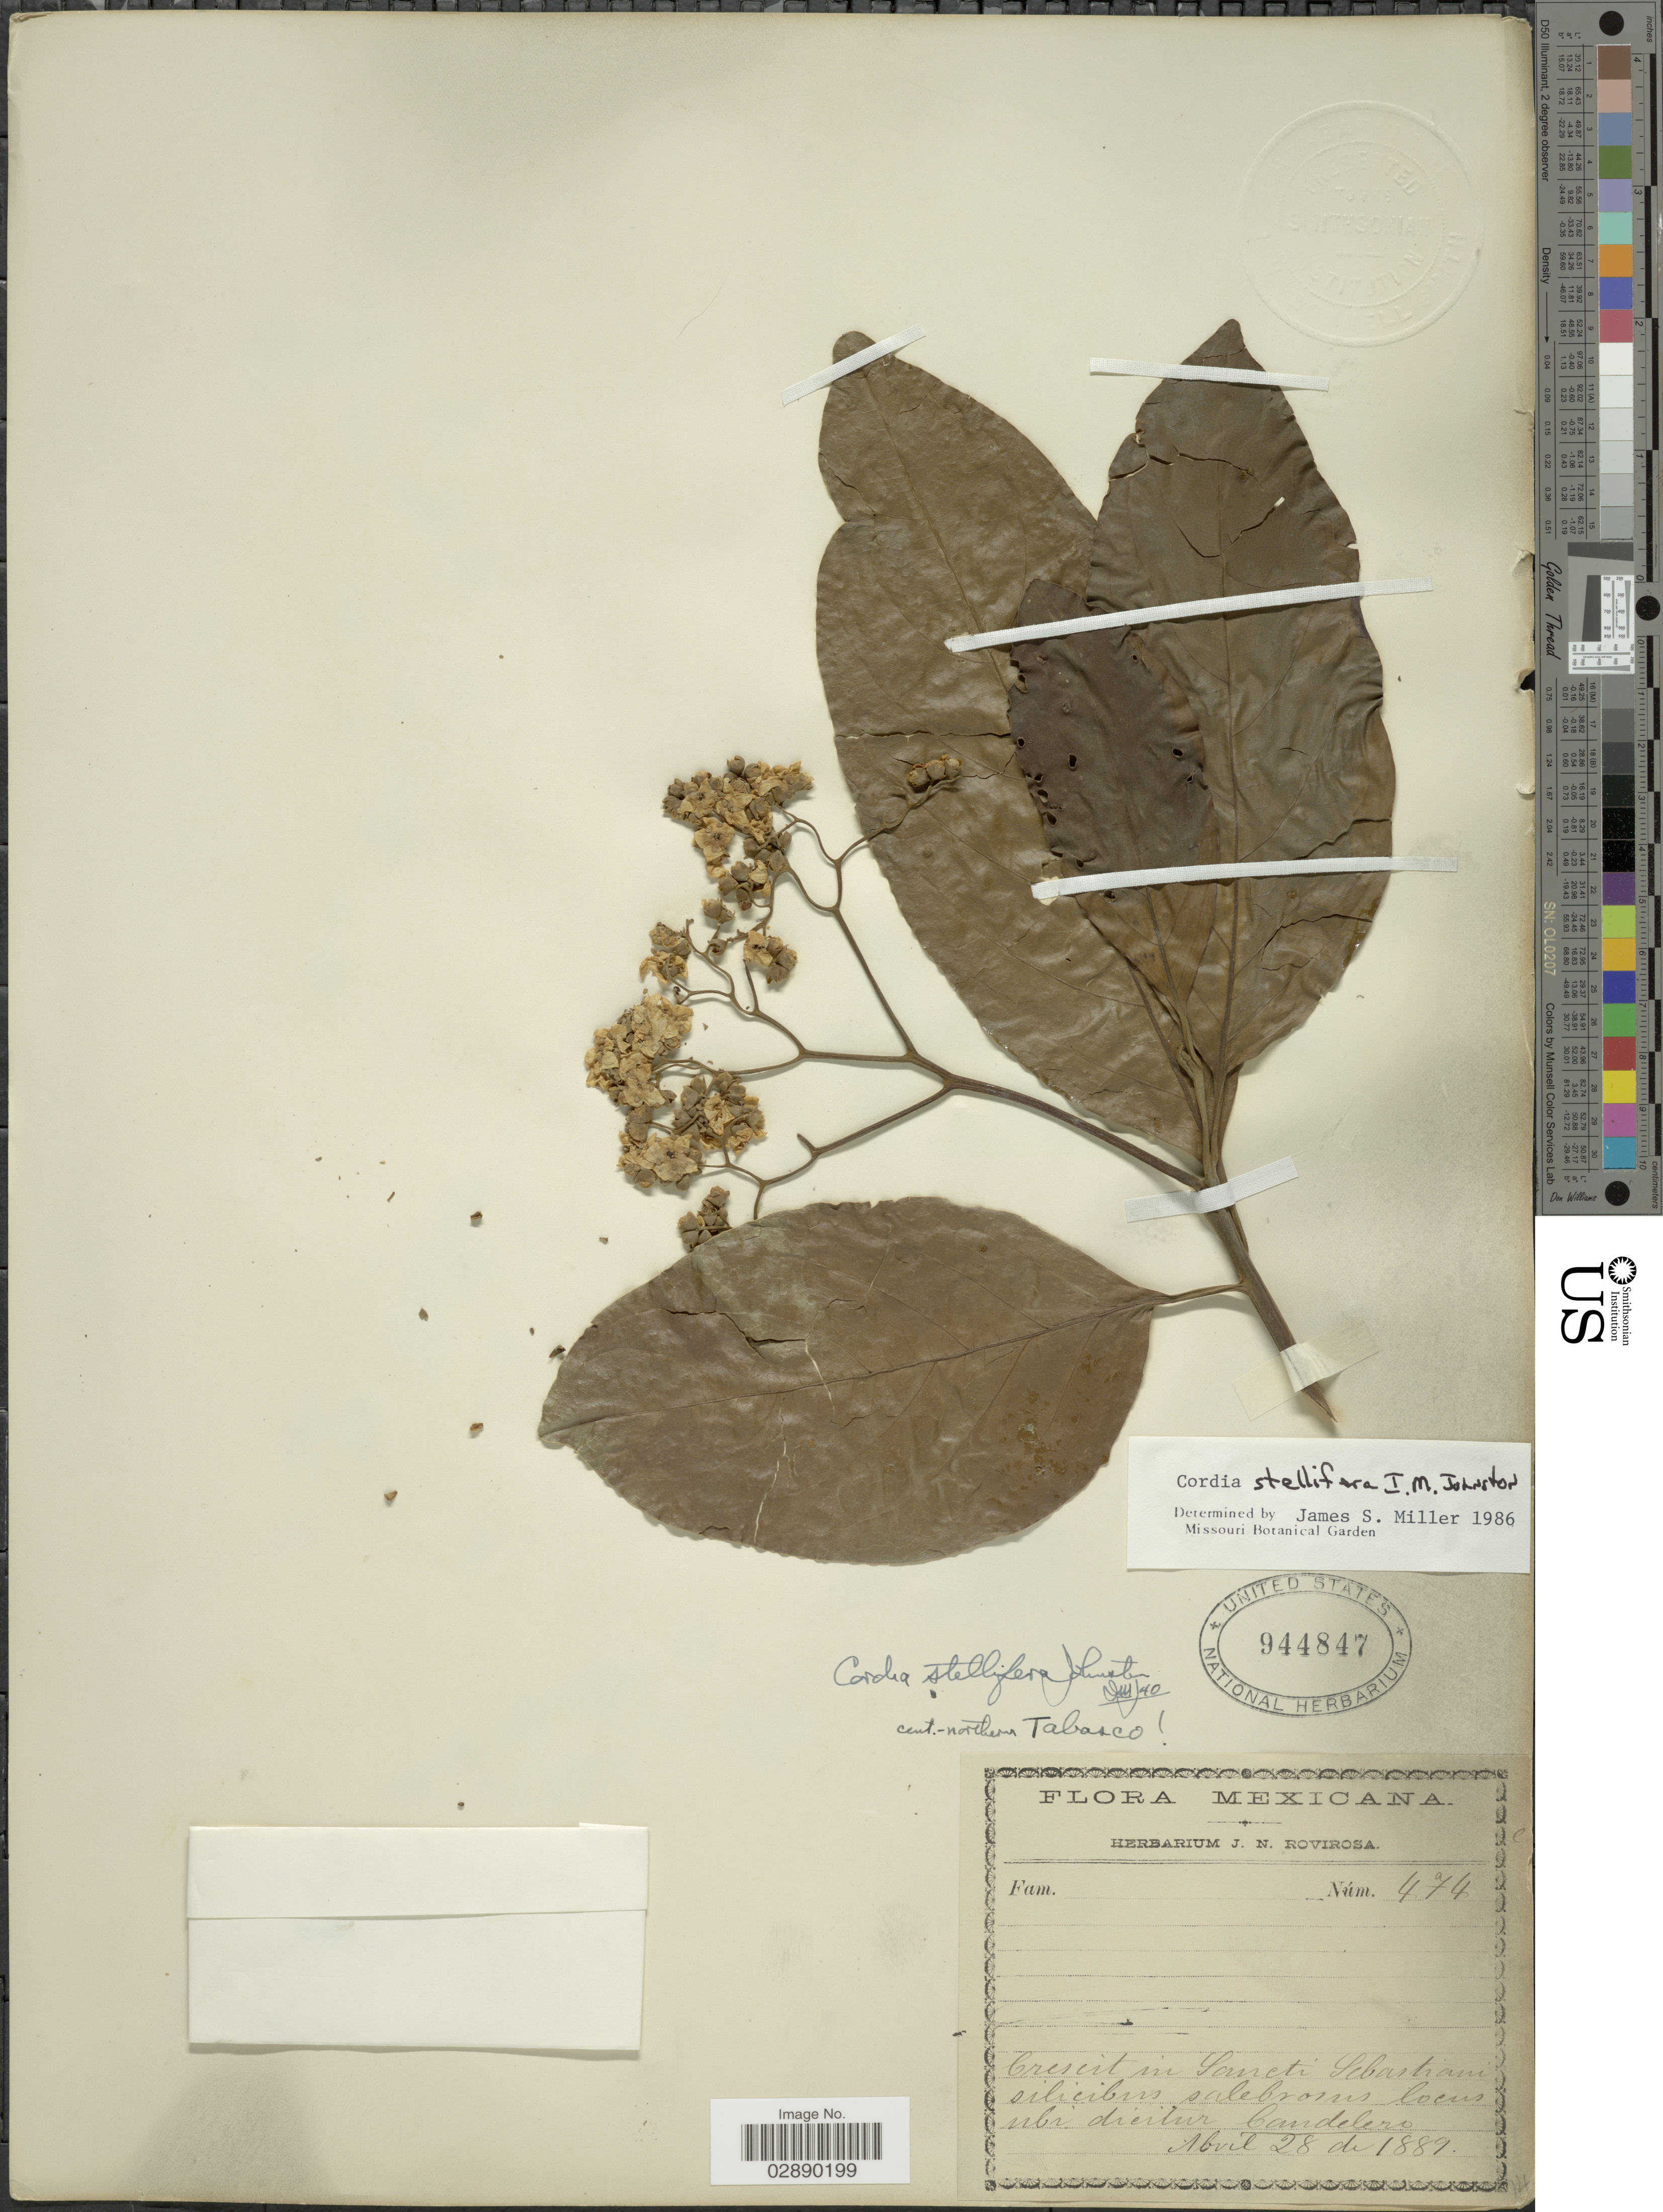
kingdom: Plantae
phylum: Tracheophyta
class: Magnoliopsida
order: Boraginales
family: Cordiaceae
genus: Cordia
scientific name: Cordia stellifera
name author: I.M. Johnst.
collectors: ex herb. J. N. Rovirosa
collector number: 474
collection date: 1889-04-28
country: Mexico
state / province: Tabasco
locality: Cent.-northern Tabasco. Crescit in Sancti Sebastiani silicibus salebrosus locis ubi dicitur Candelero.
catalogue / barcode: US 944847